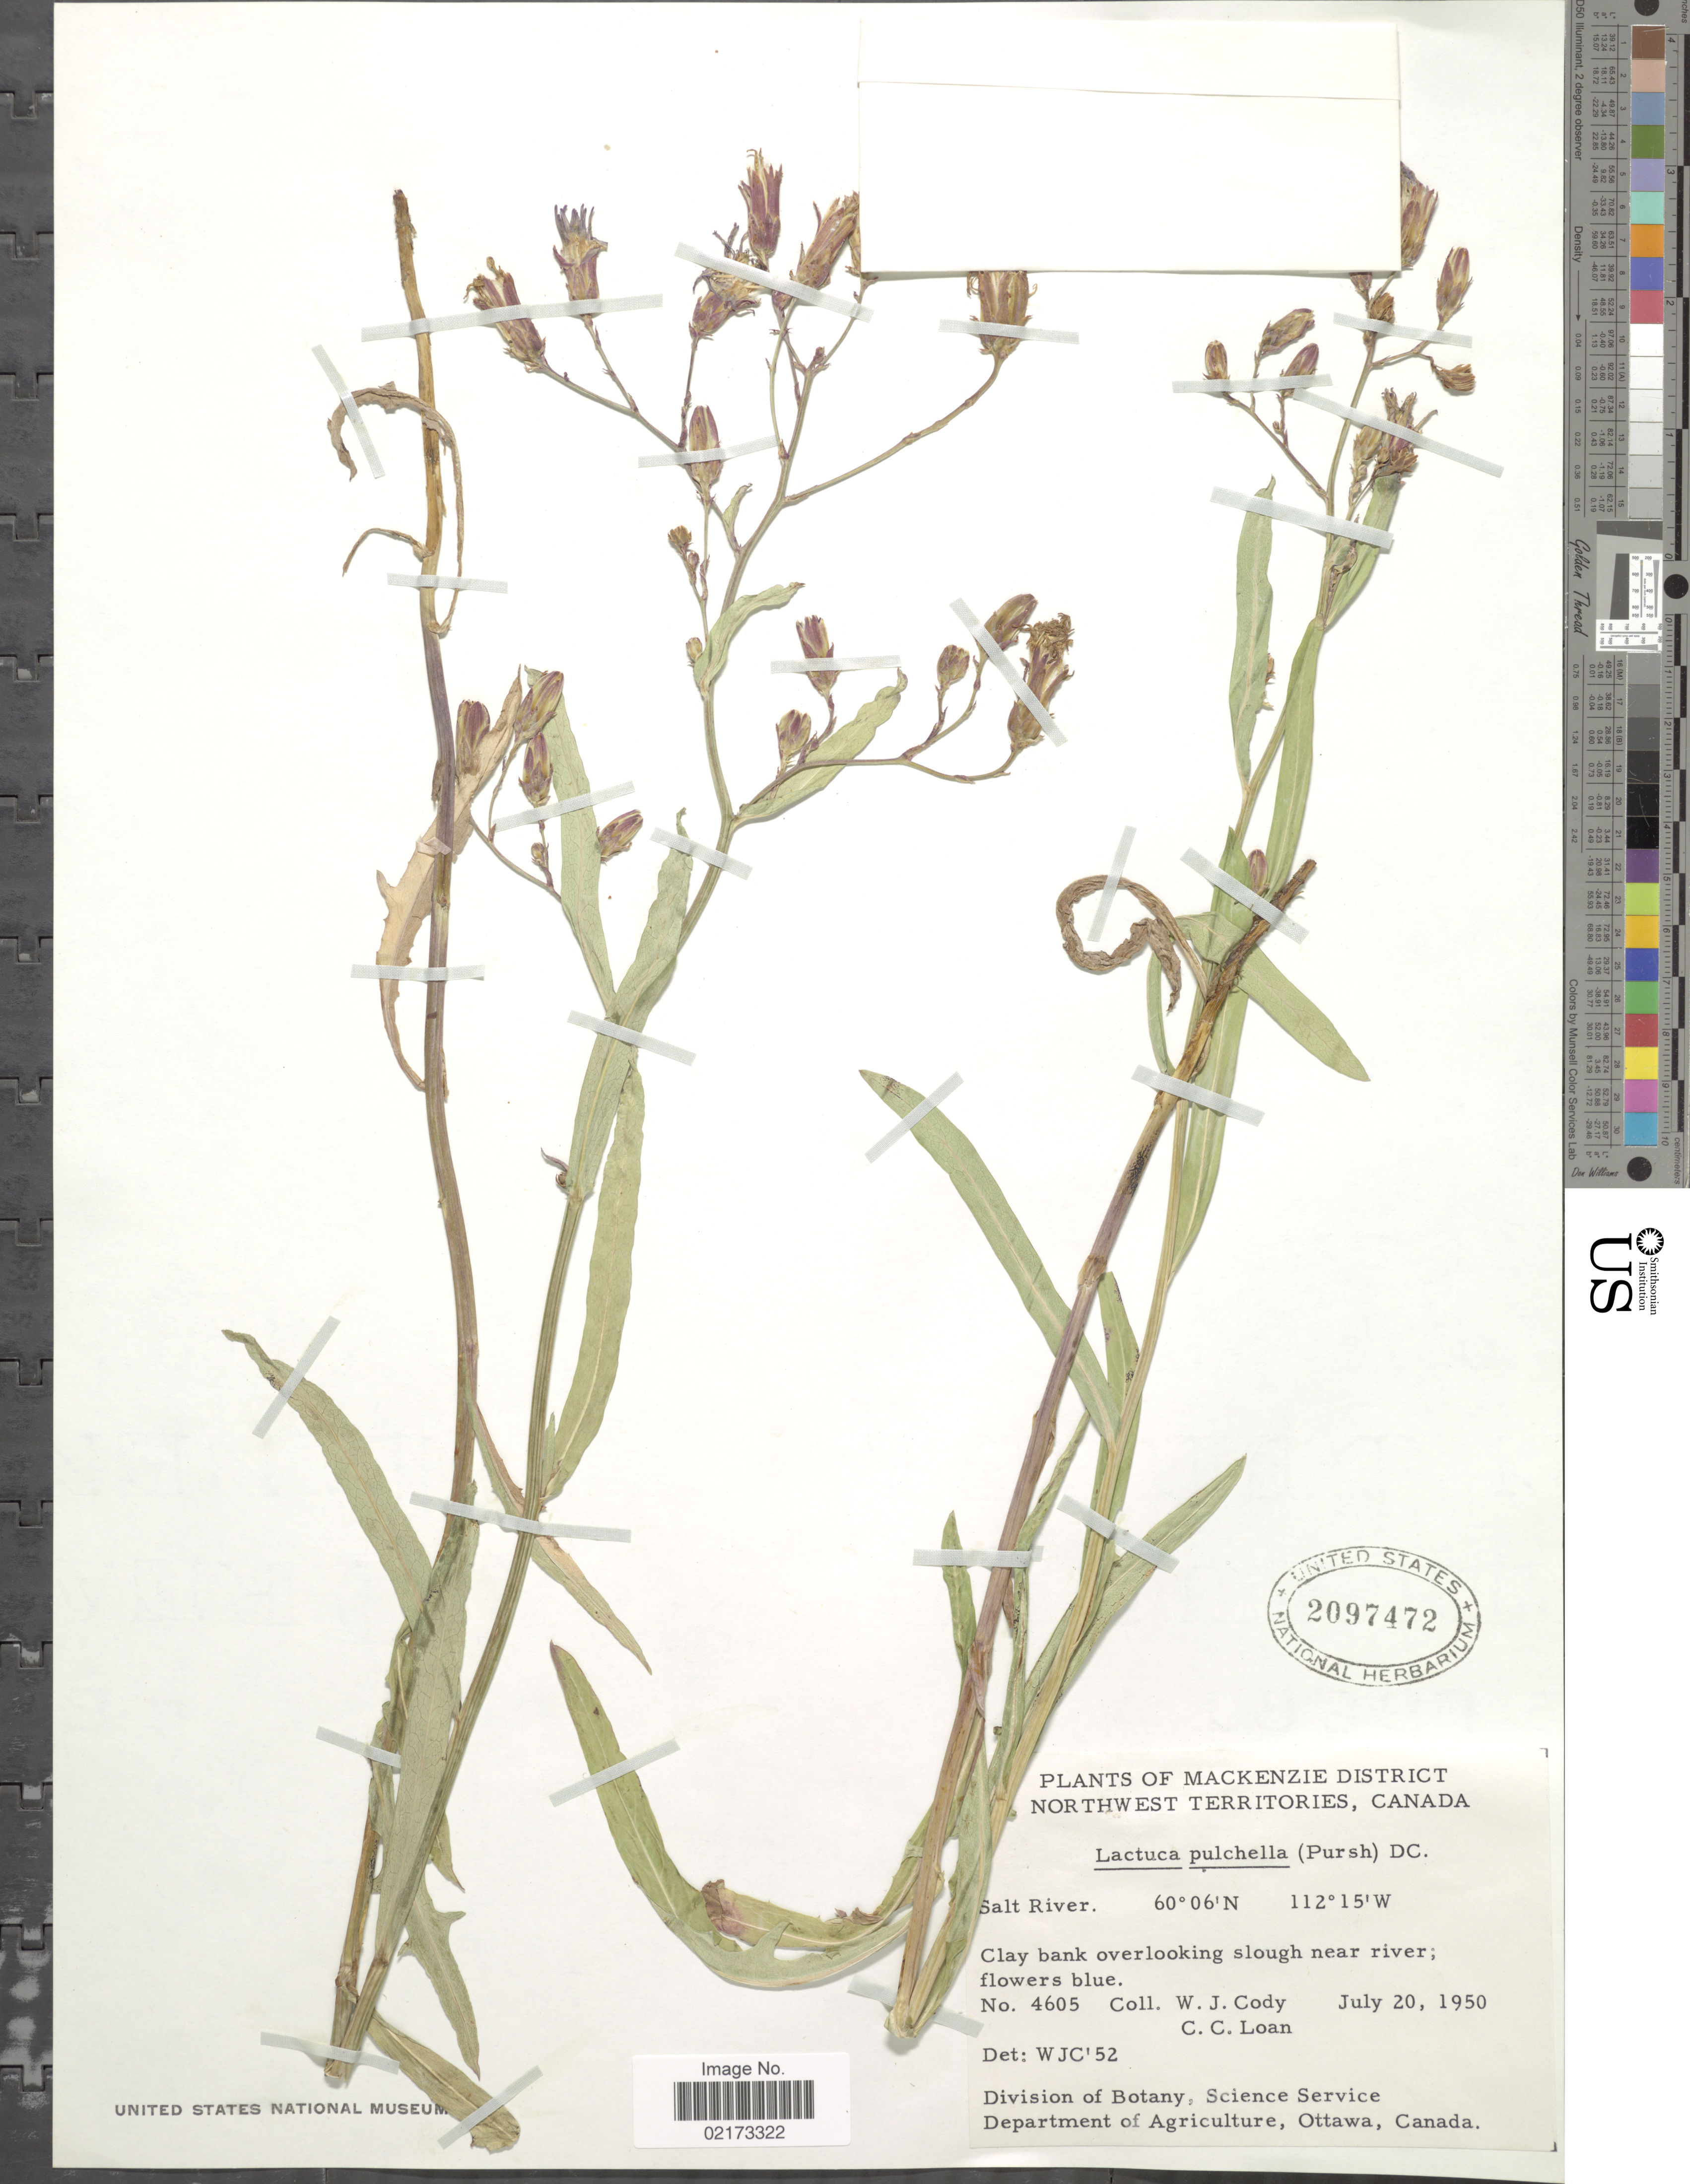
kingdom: Plantae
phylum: Tracheophyta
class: Magnoliopsida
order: Asterales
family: Asteraceae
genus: Lactuca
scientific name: Lactuca tatarica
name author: (L.) C.A. Mey.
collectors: W. Cody & C. Loan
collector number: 4605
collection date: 1950-07-20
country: Canada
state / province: Northwest Territories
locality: Mackenzie District, Salt River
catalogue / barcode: US 2097472